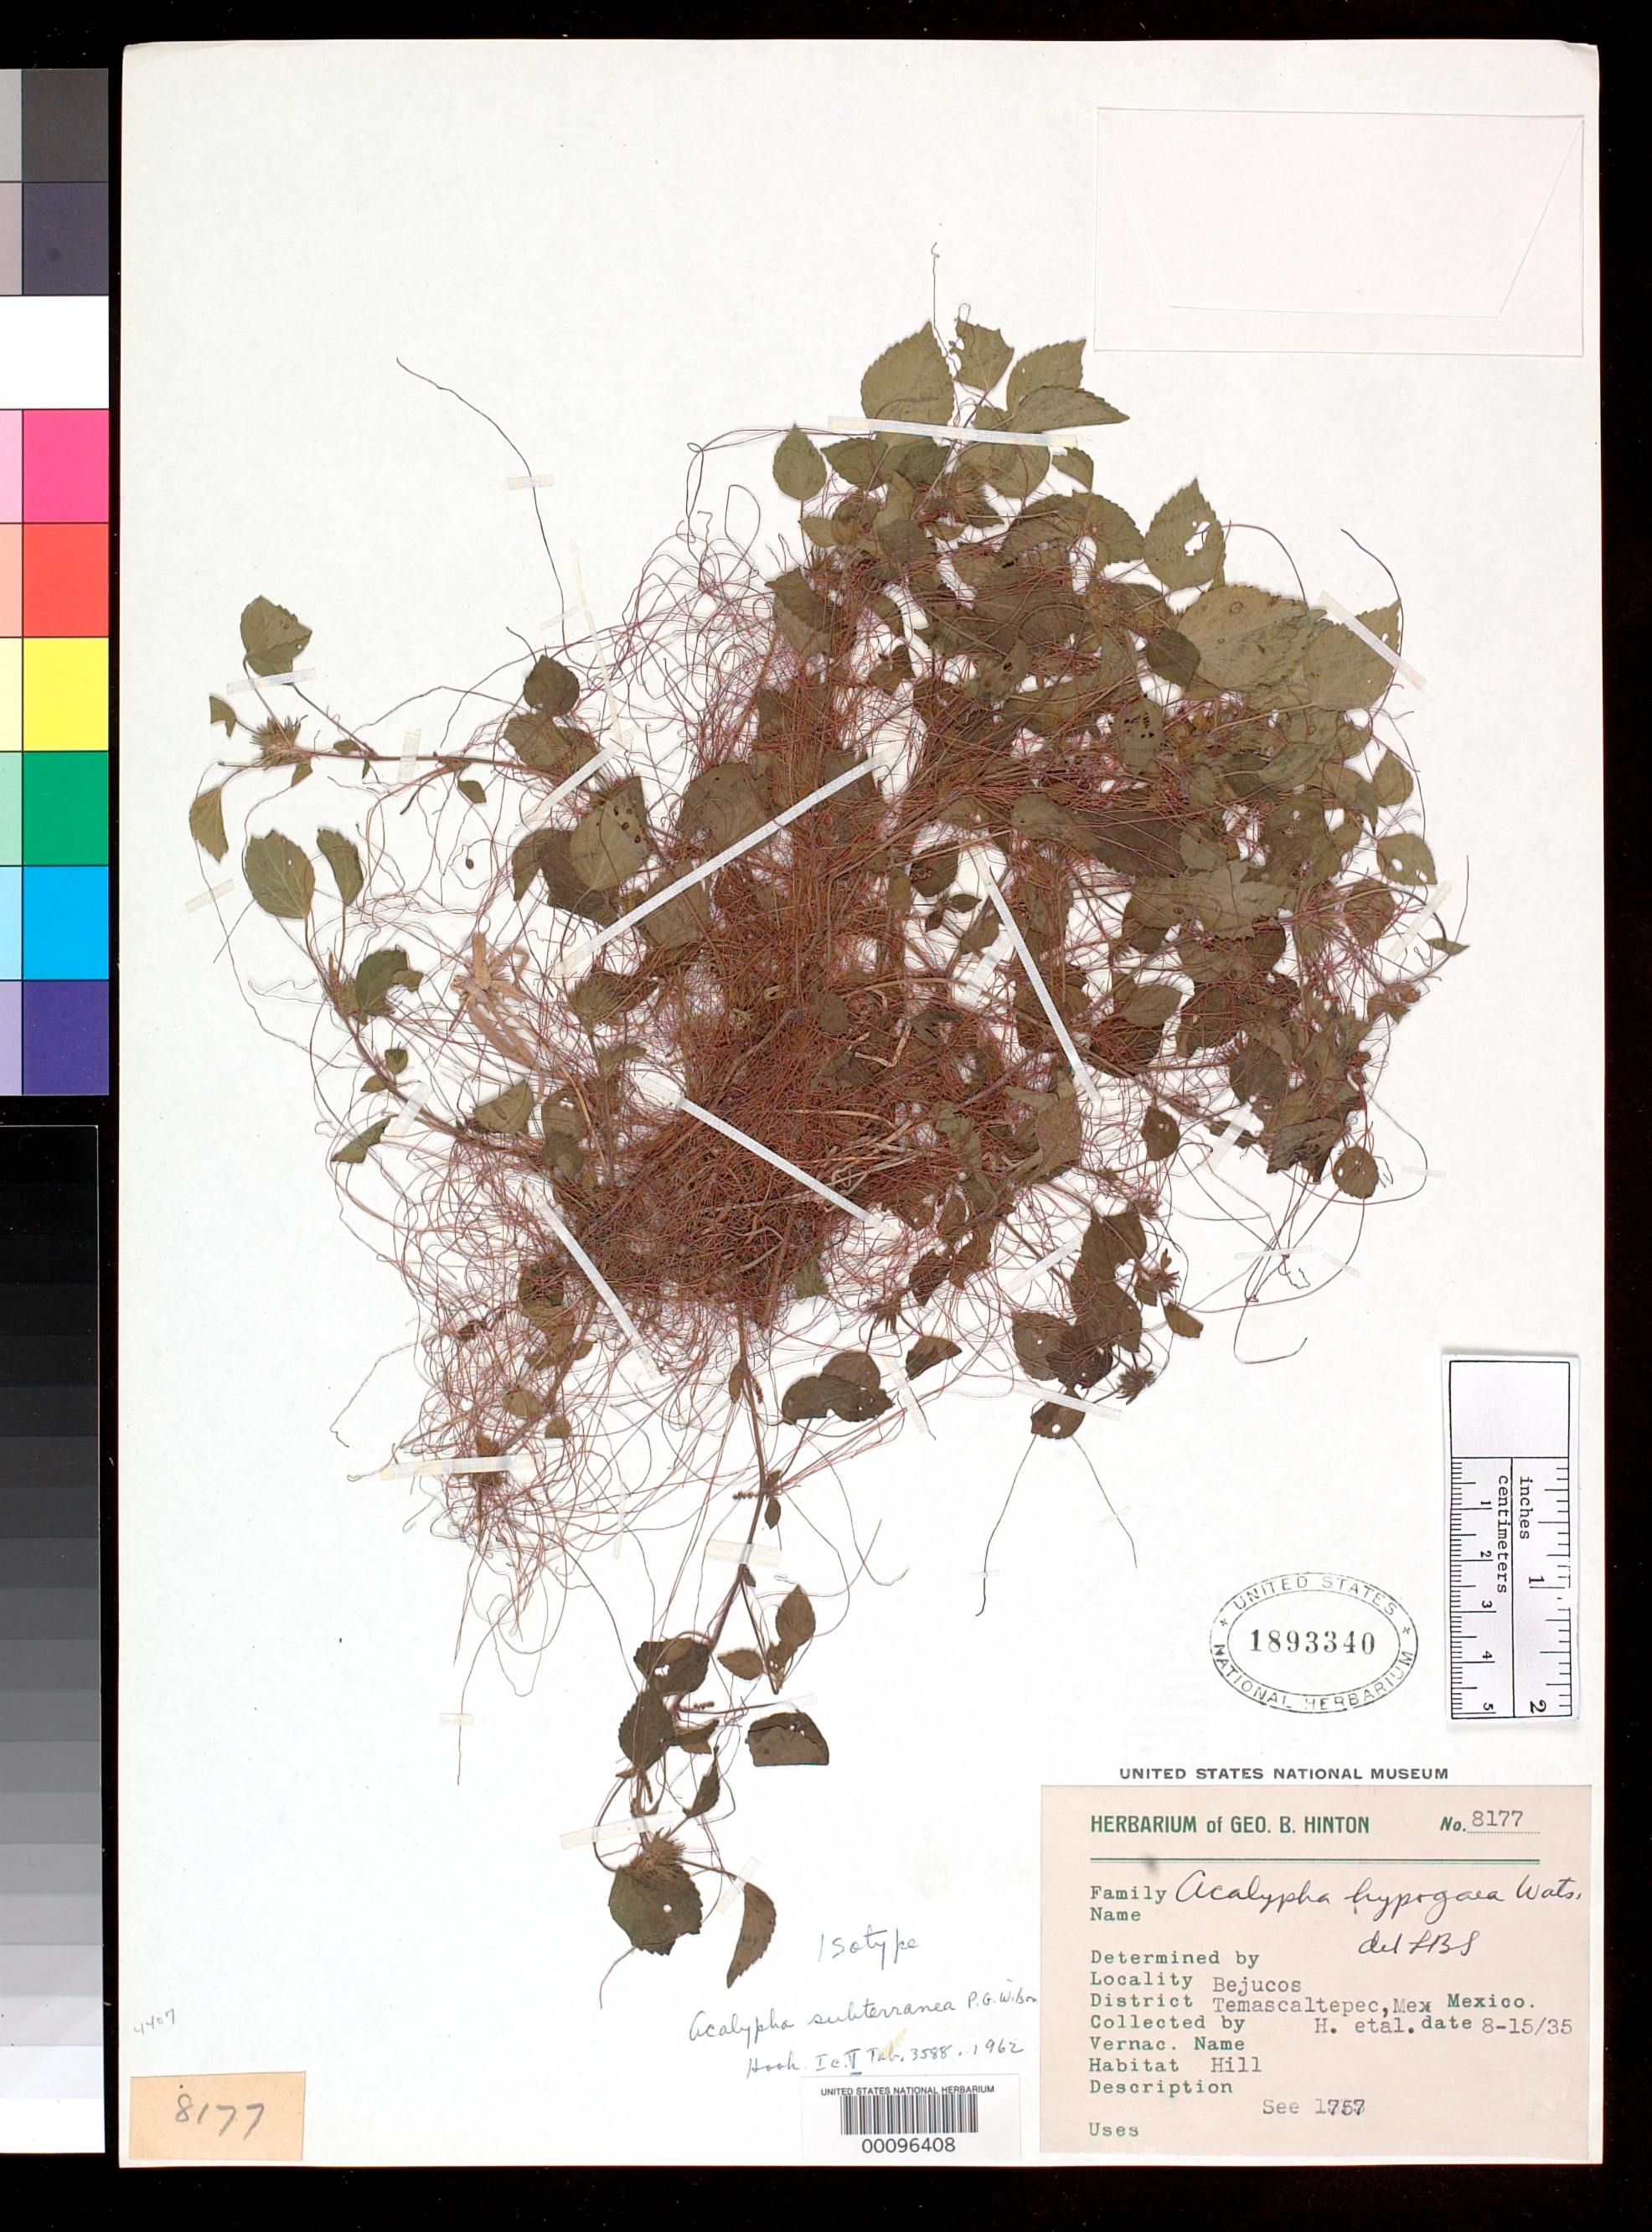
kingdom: Plantae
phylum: Tracheophyta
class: Magnoliopsida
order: Malpighiales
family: Euphorbiaceae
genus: Acalypha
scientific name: Acalypha subterranea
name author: Paul G. Wilson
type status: Isotype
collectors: G. B. Hinton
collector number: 8177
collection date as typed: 15 Aug 1935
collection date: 1935-08-15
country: Mexico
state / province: México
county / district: Temascaltepec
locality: Bejucos.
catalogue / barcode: US 1893340